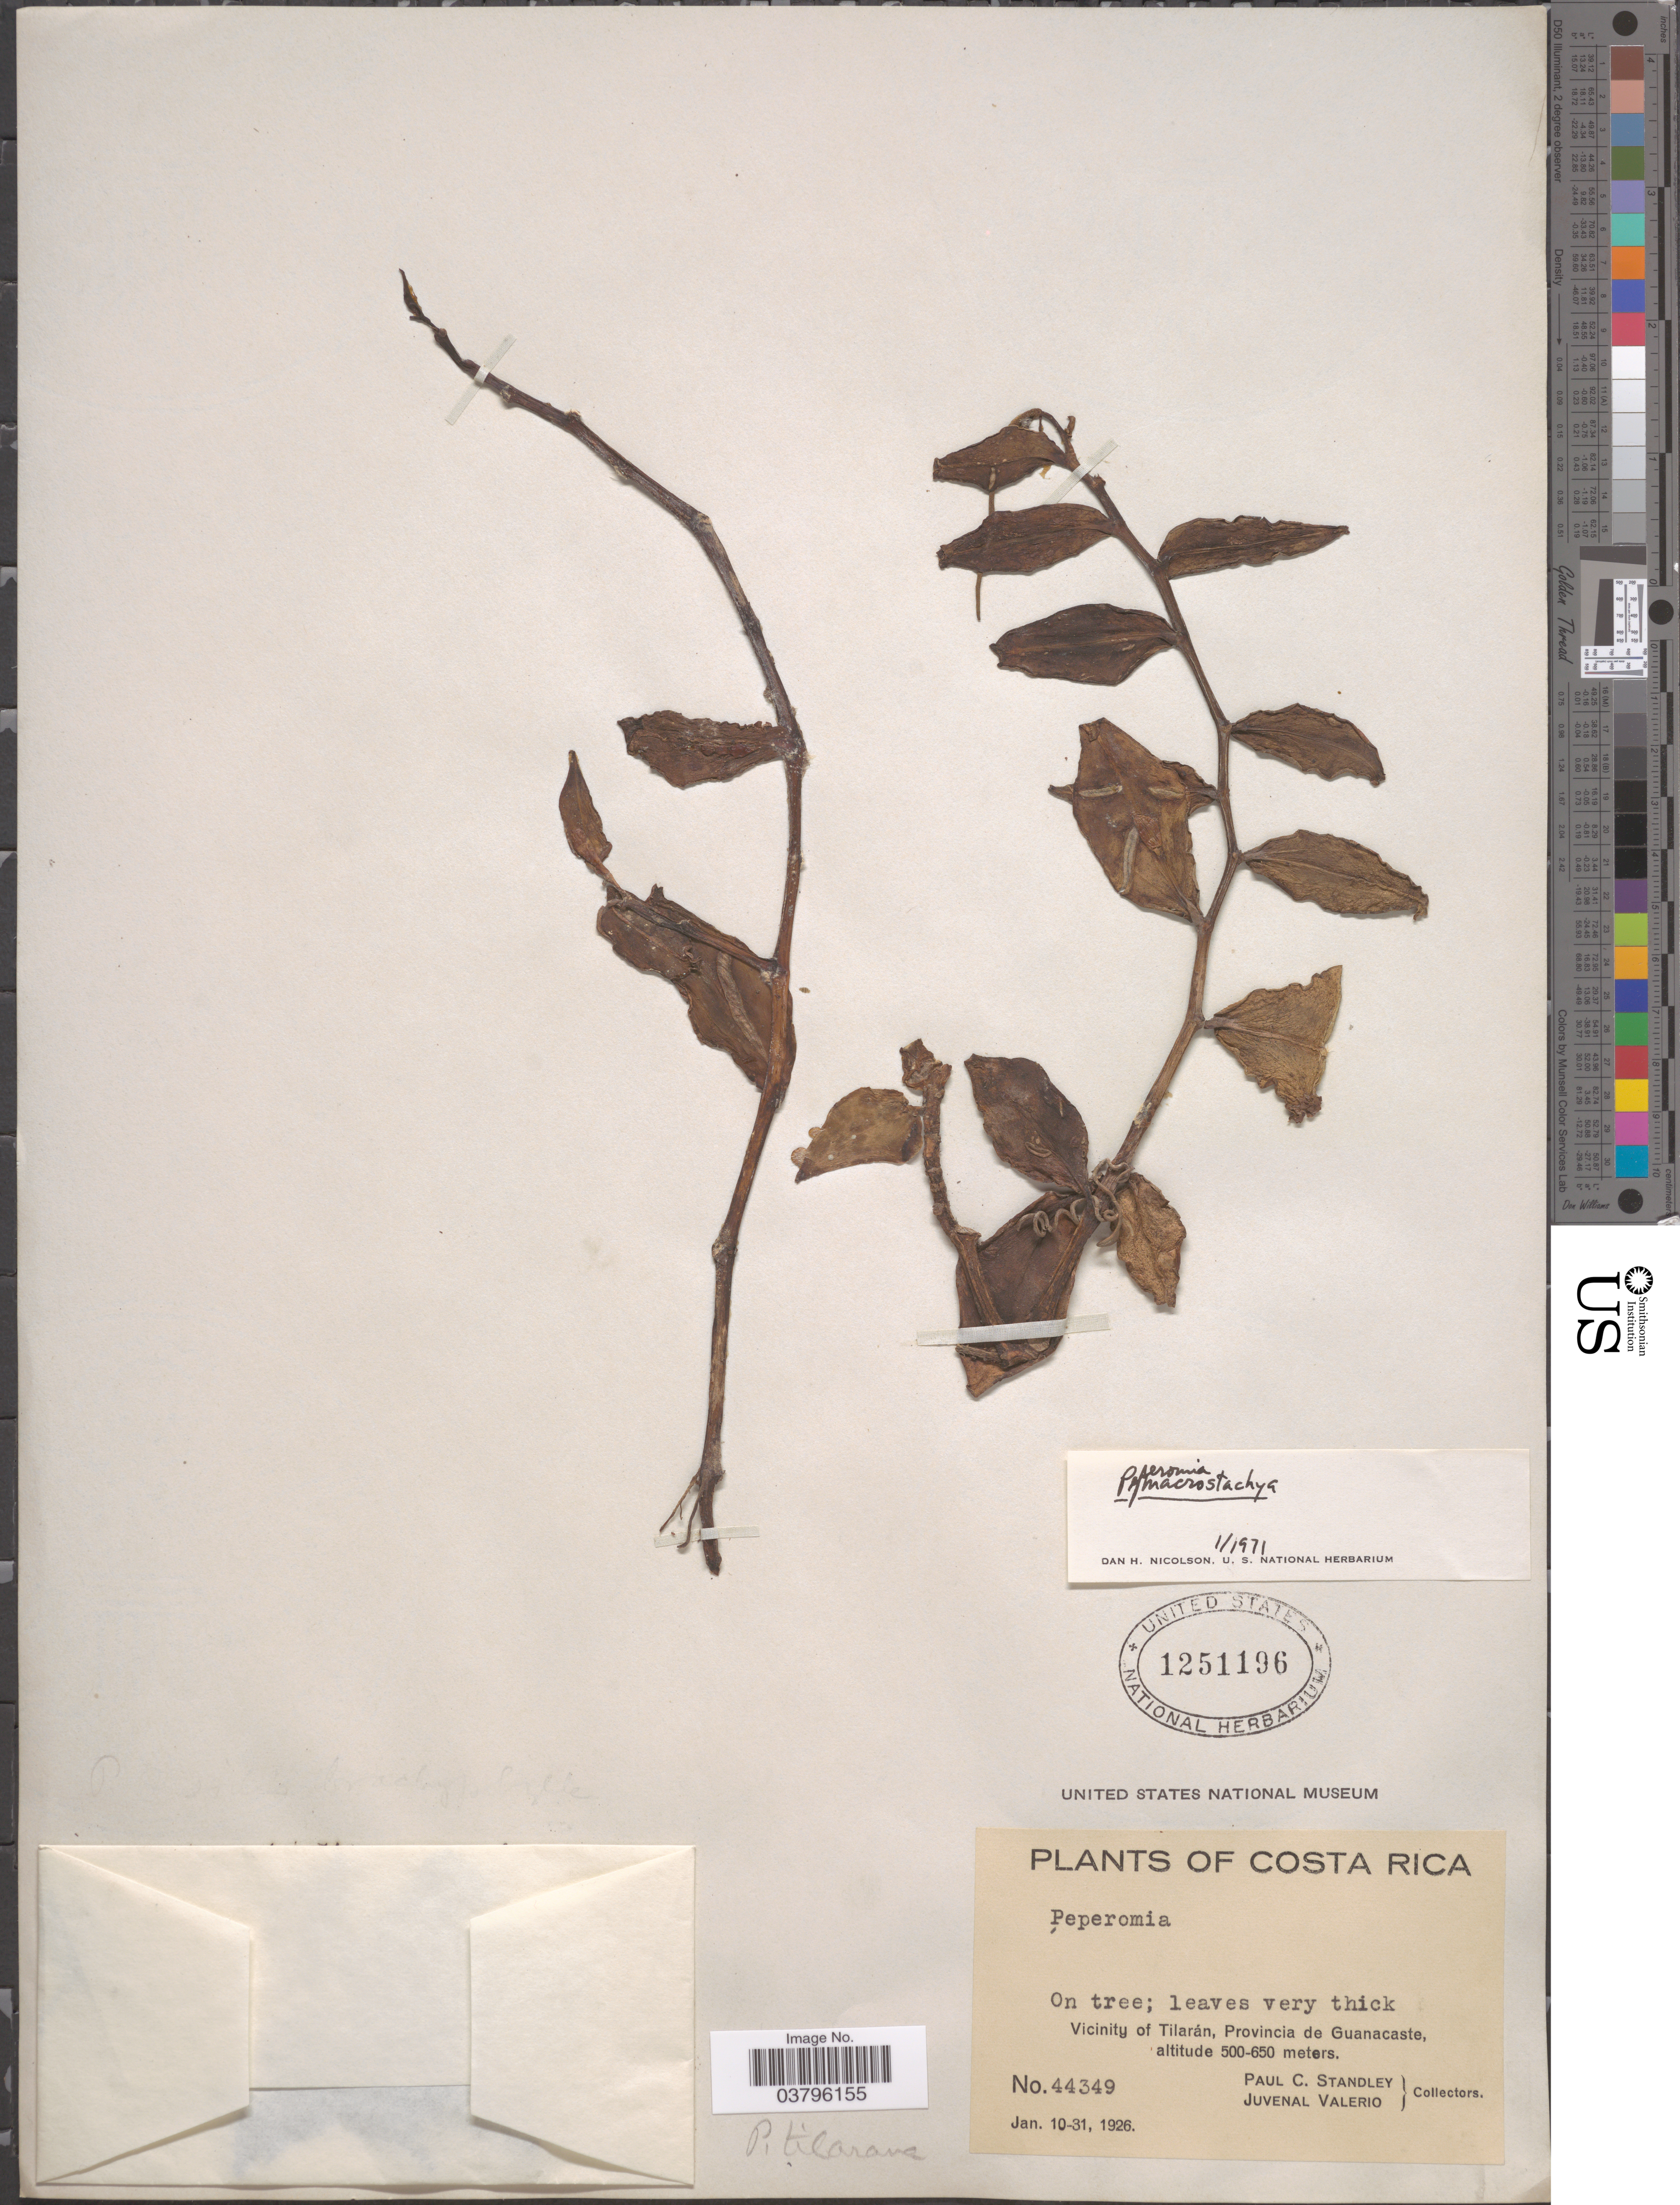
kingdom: Plantae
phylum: Tracheophyta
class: Magnoliopsida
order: Piperales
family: Piperaceae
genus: Peperomia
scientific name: Peperomia portobellensis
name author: Beurl.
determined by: Jiménez, José Estaban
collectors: P. C. Standley & J. Valerio R.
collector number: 44349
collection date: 1926-01-10/1926-01-31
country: Costa Rica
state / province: Guanacaste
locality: Vicinity of Tilarán.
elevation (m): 500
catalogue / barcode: US 1251196